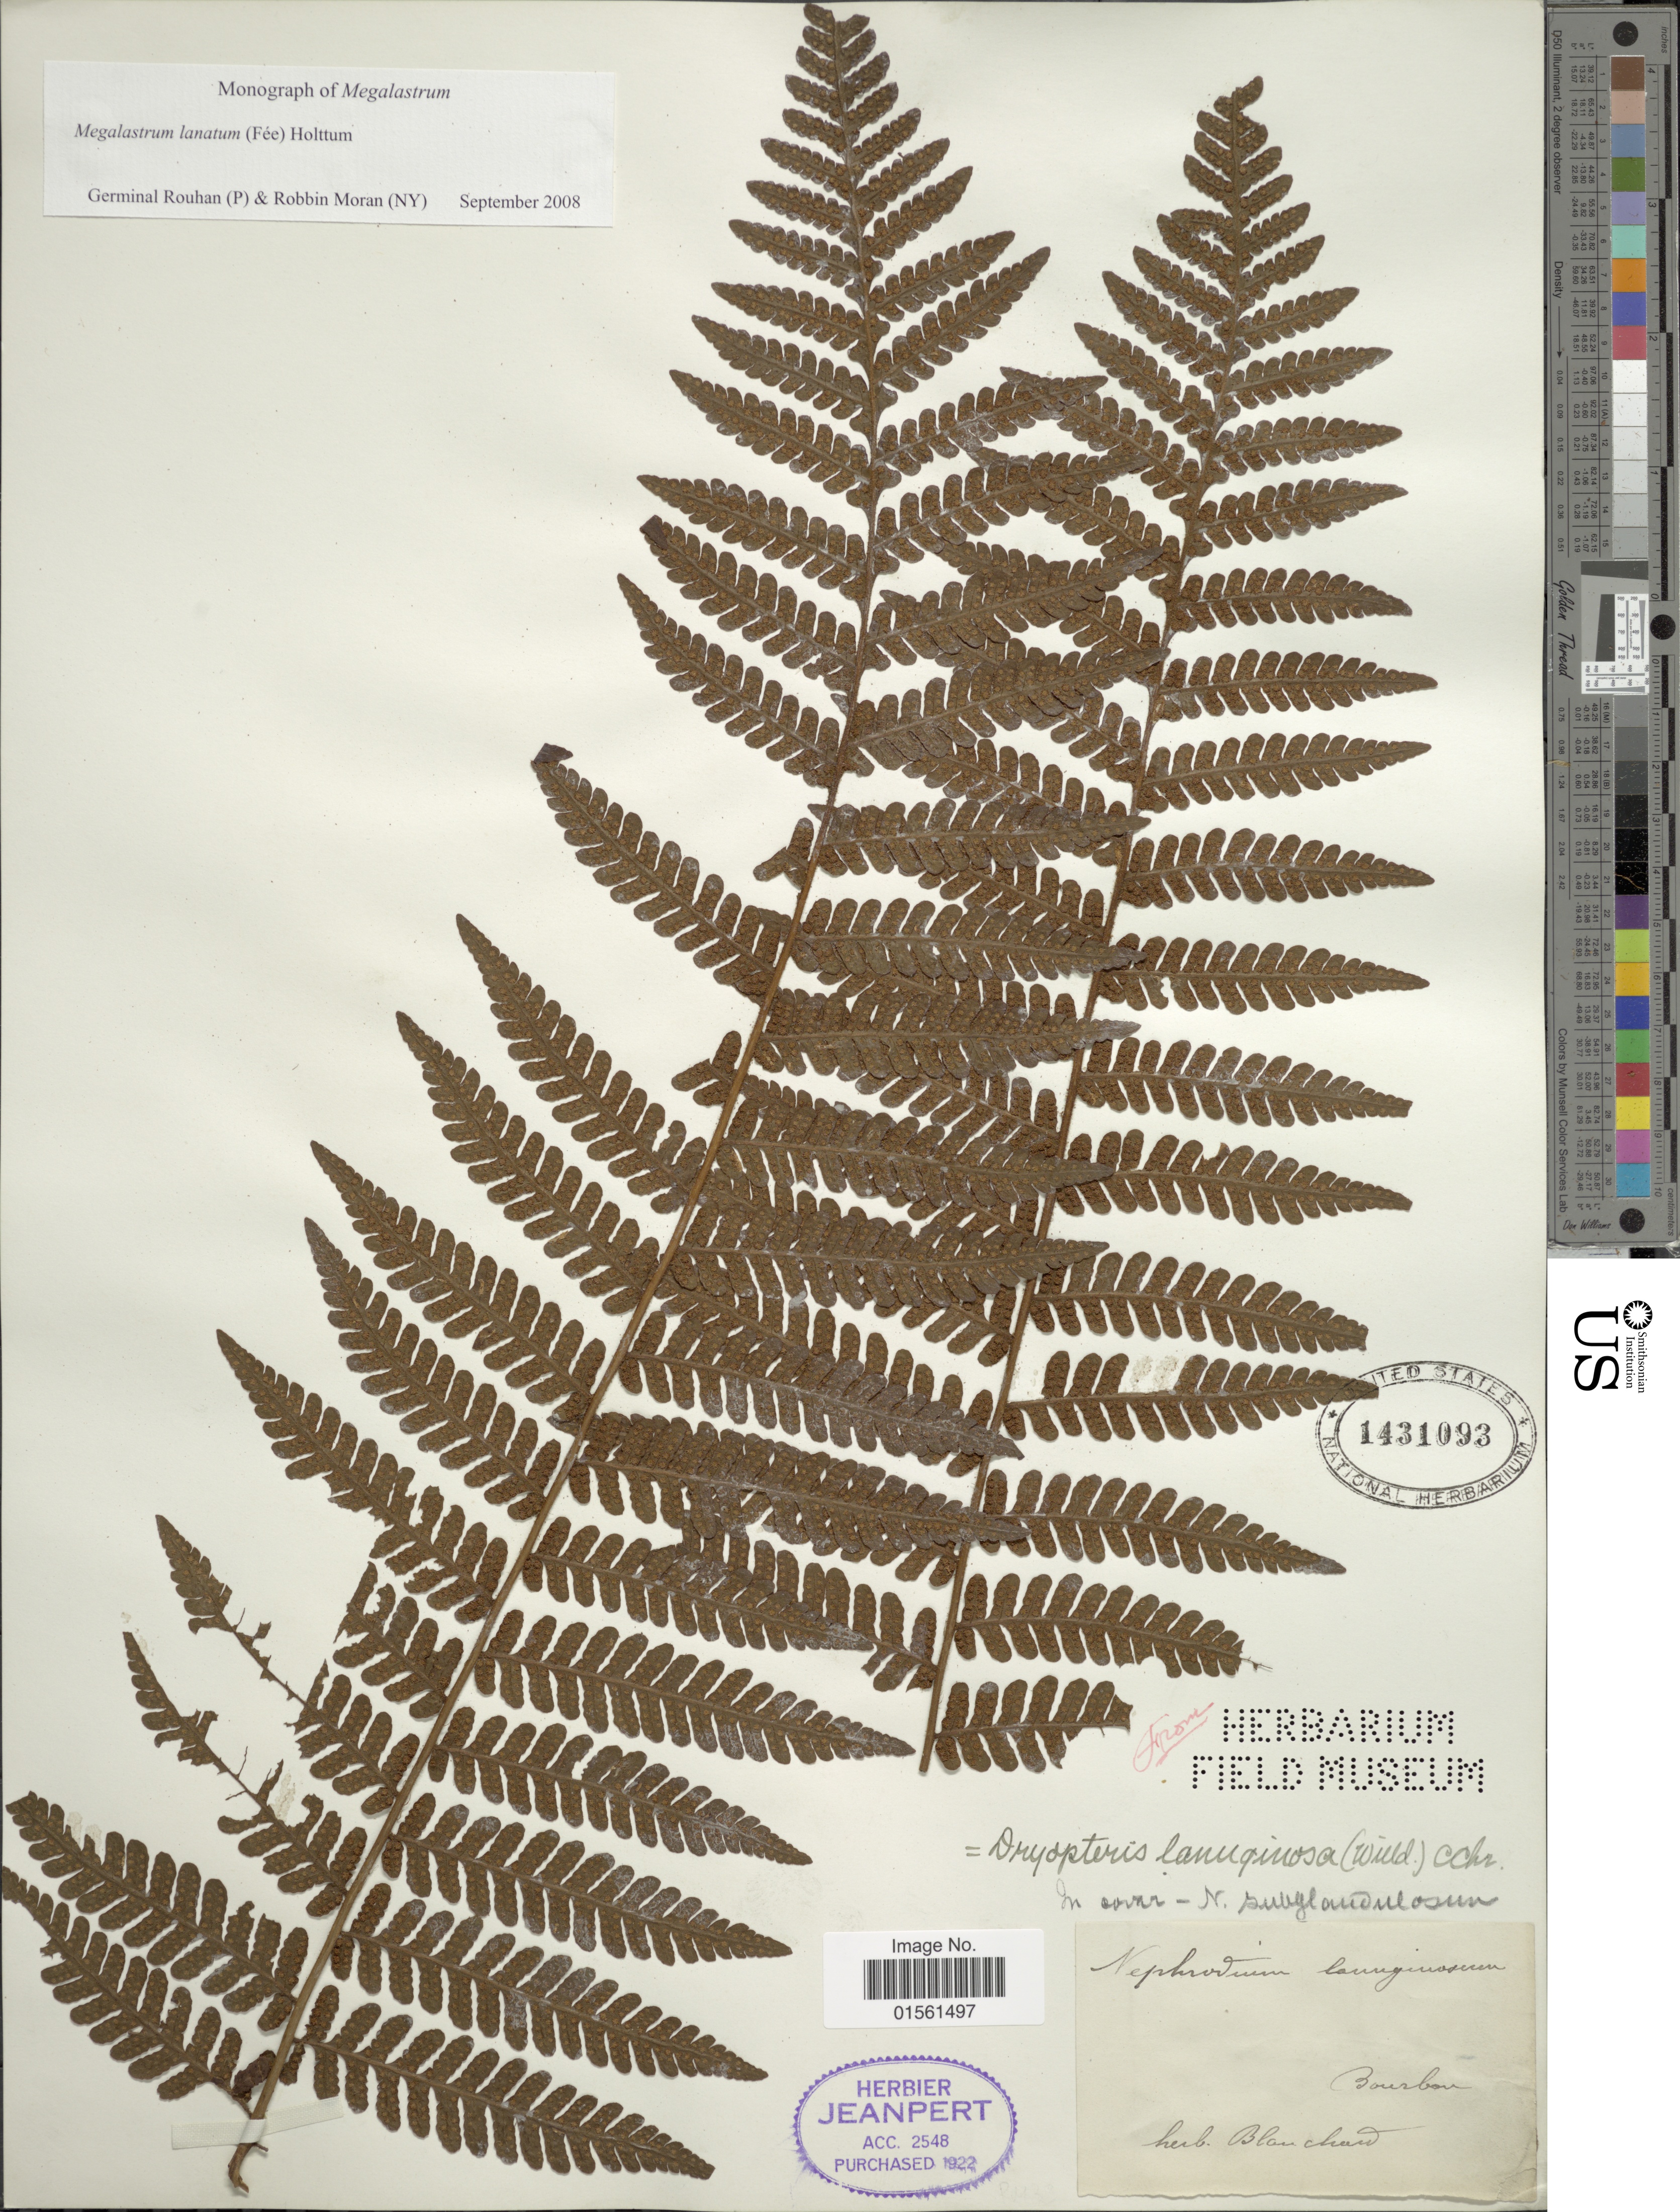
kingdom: Plantae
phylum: Tracheophyta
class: Polypodiopsida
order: Polypodiales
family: Dryopteridaceae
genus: Megalastrum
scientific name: Megalastrum lanatum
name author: (Fée) Holttum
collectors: ex herb. F. Blanchard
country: Reunion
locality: Bourbon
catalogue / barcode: US 1431093